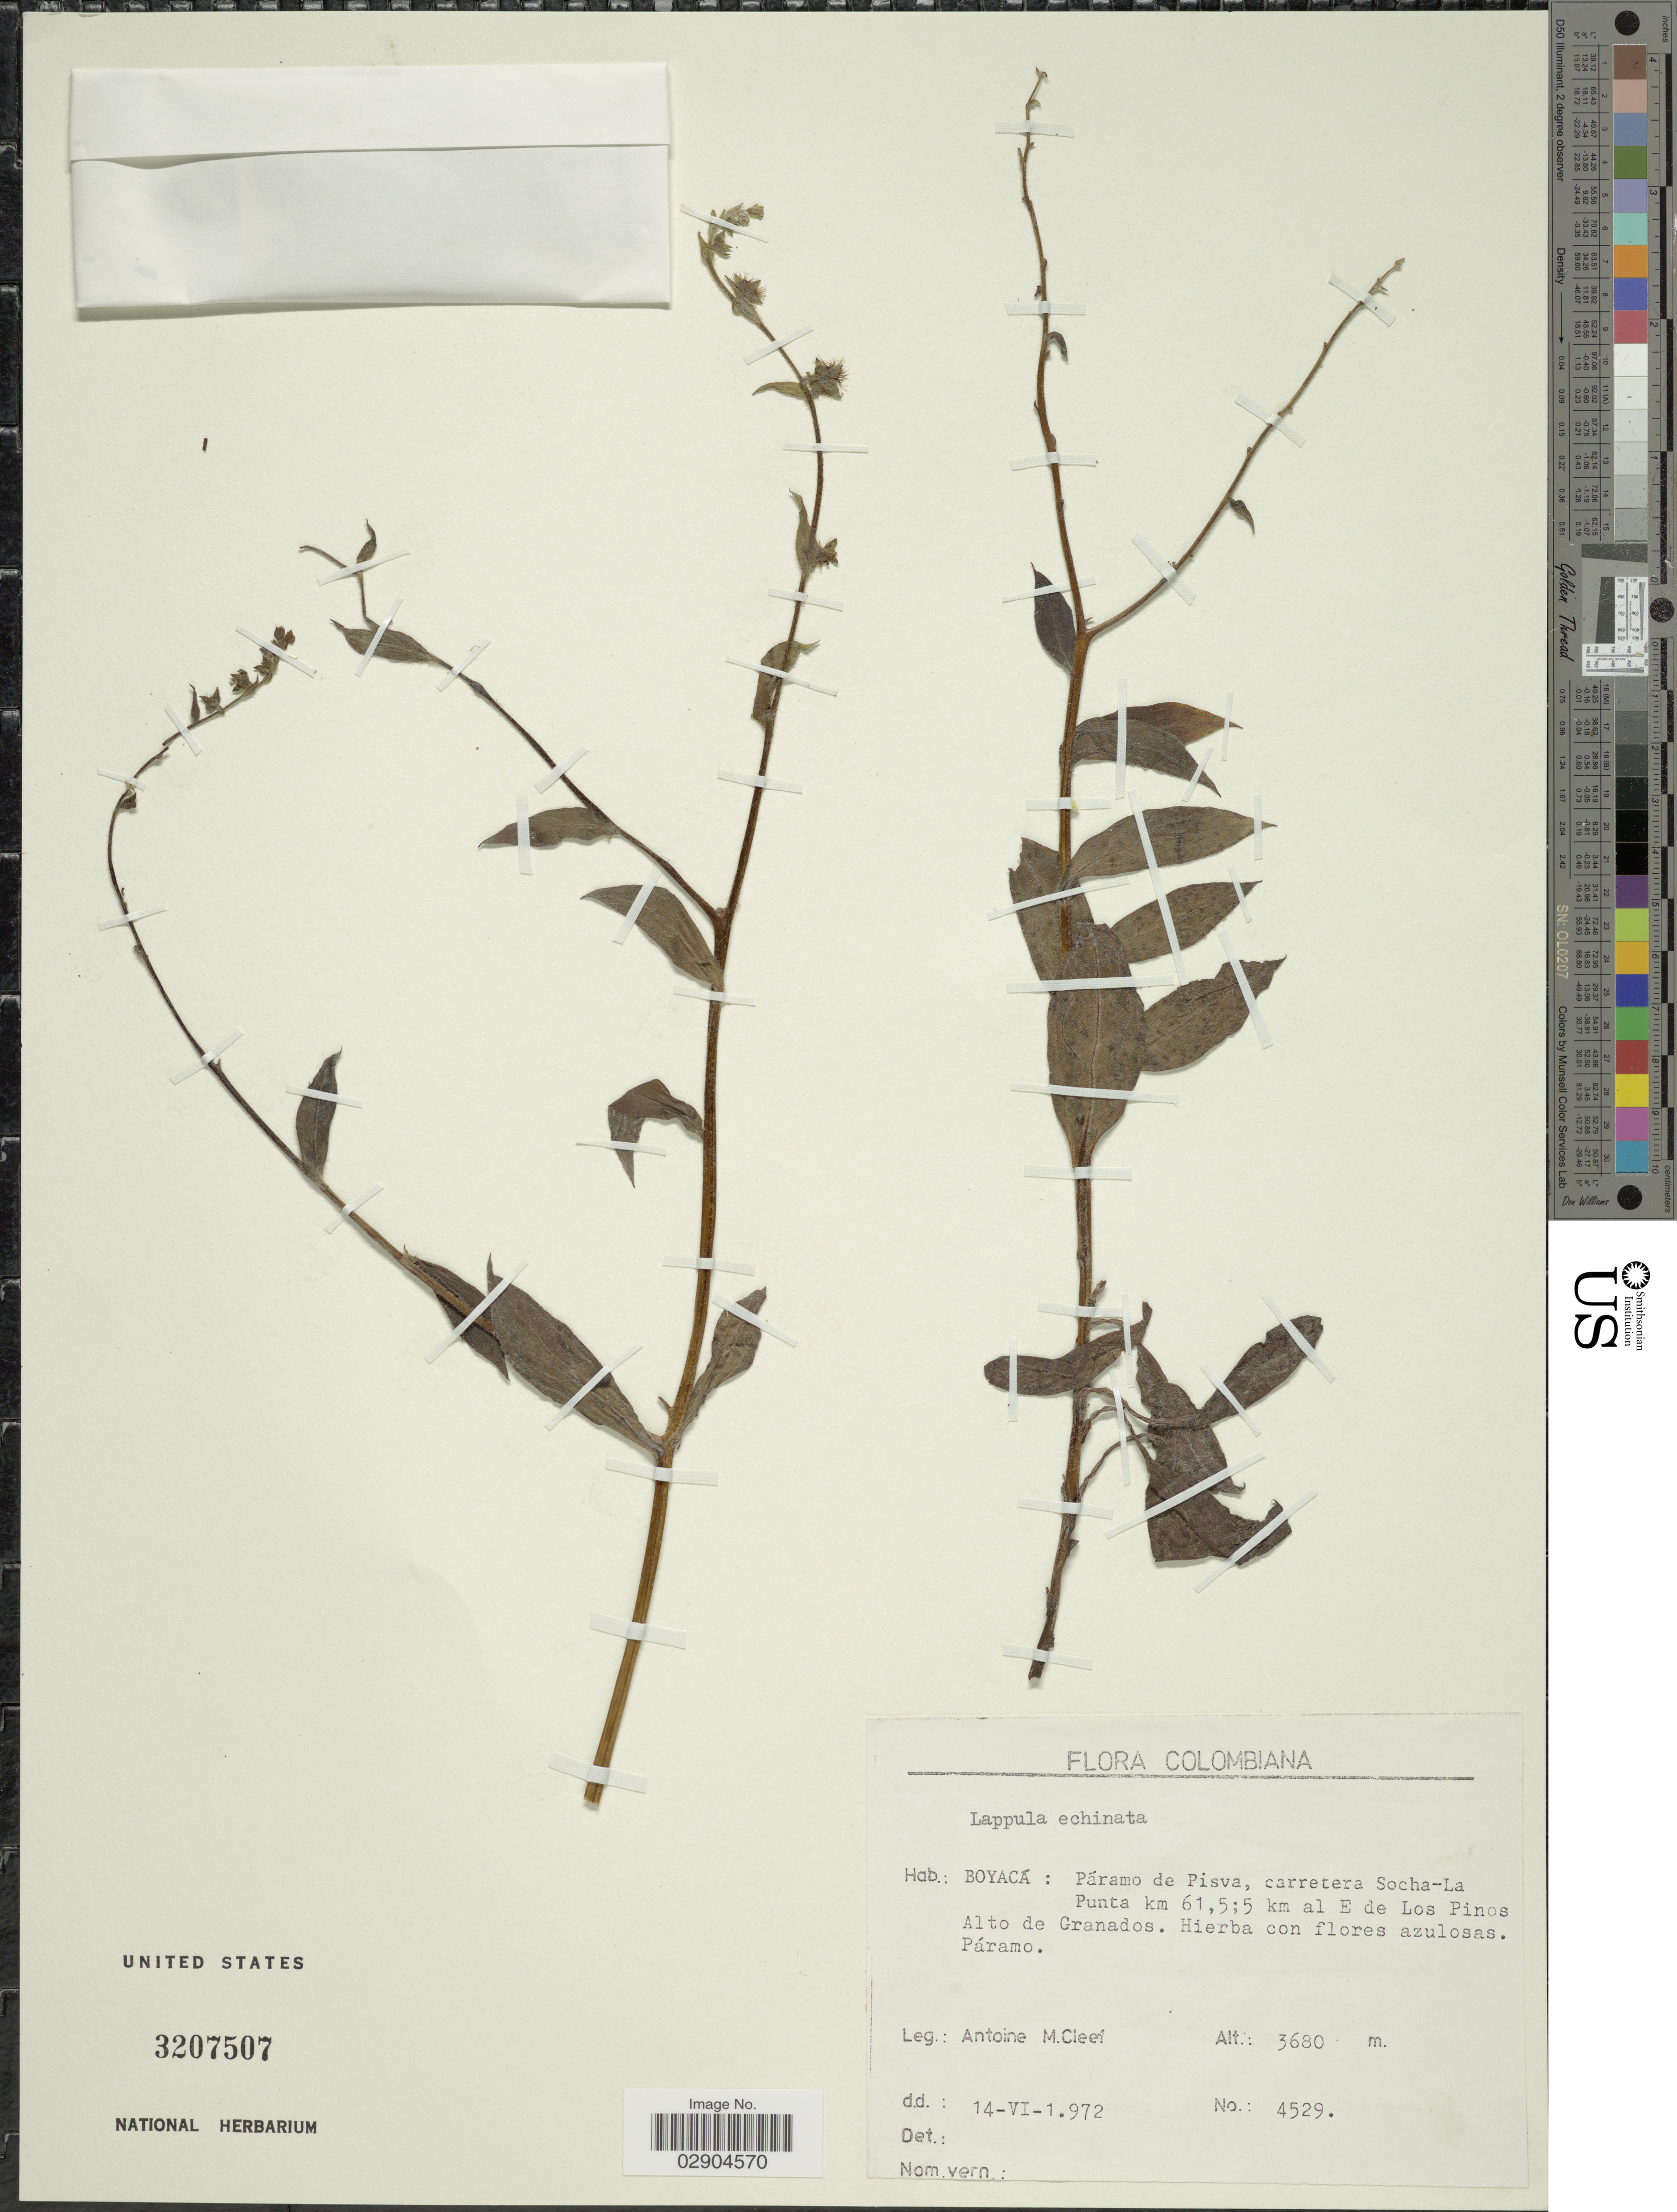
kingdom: Plantae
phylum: Tracheophyta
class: Magnoliopsida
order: Boraginales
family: Boraginaceae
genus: Lappula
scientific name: Lappula squarrosa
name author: (Retz.) Dumort.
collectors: A. M. Cleef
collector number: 4529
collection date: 1972-06-14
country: Colombia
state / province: Boyacá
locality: Páramo de Pisva, carretera Socha-La Punta km 61,5; 5 km al E de Los Pinos Alto de Granados.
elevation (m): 3680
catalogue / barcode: US 3207507